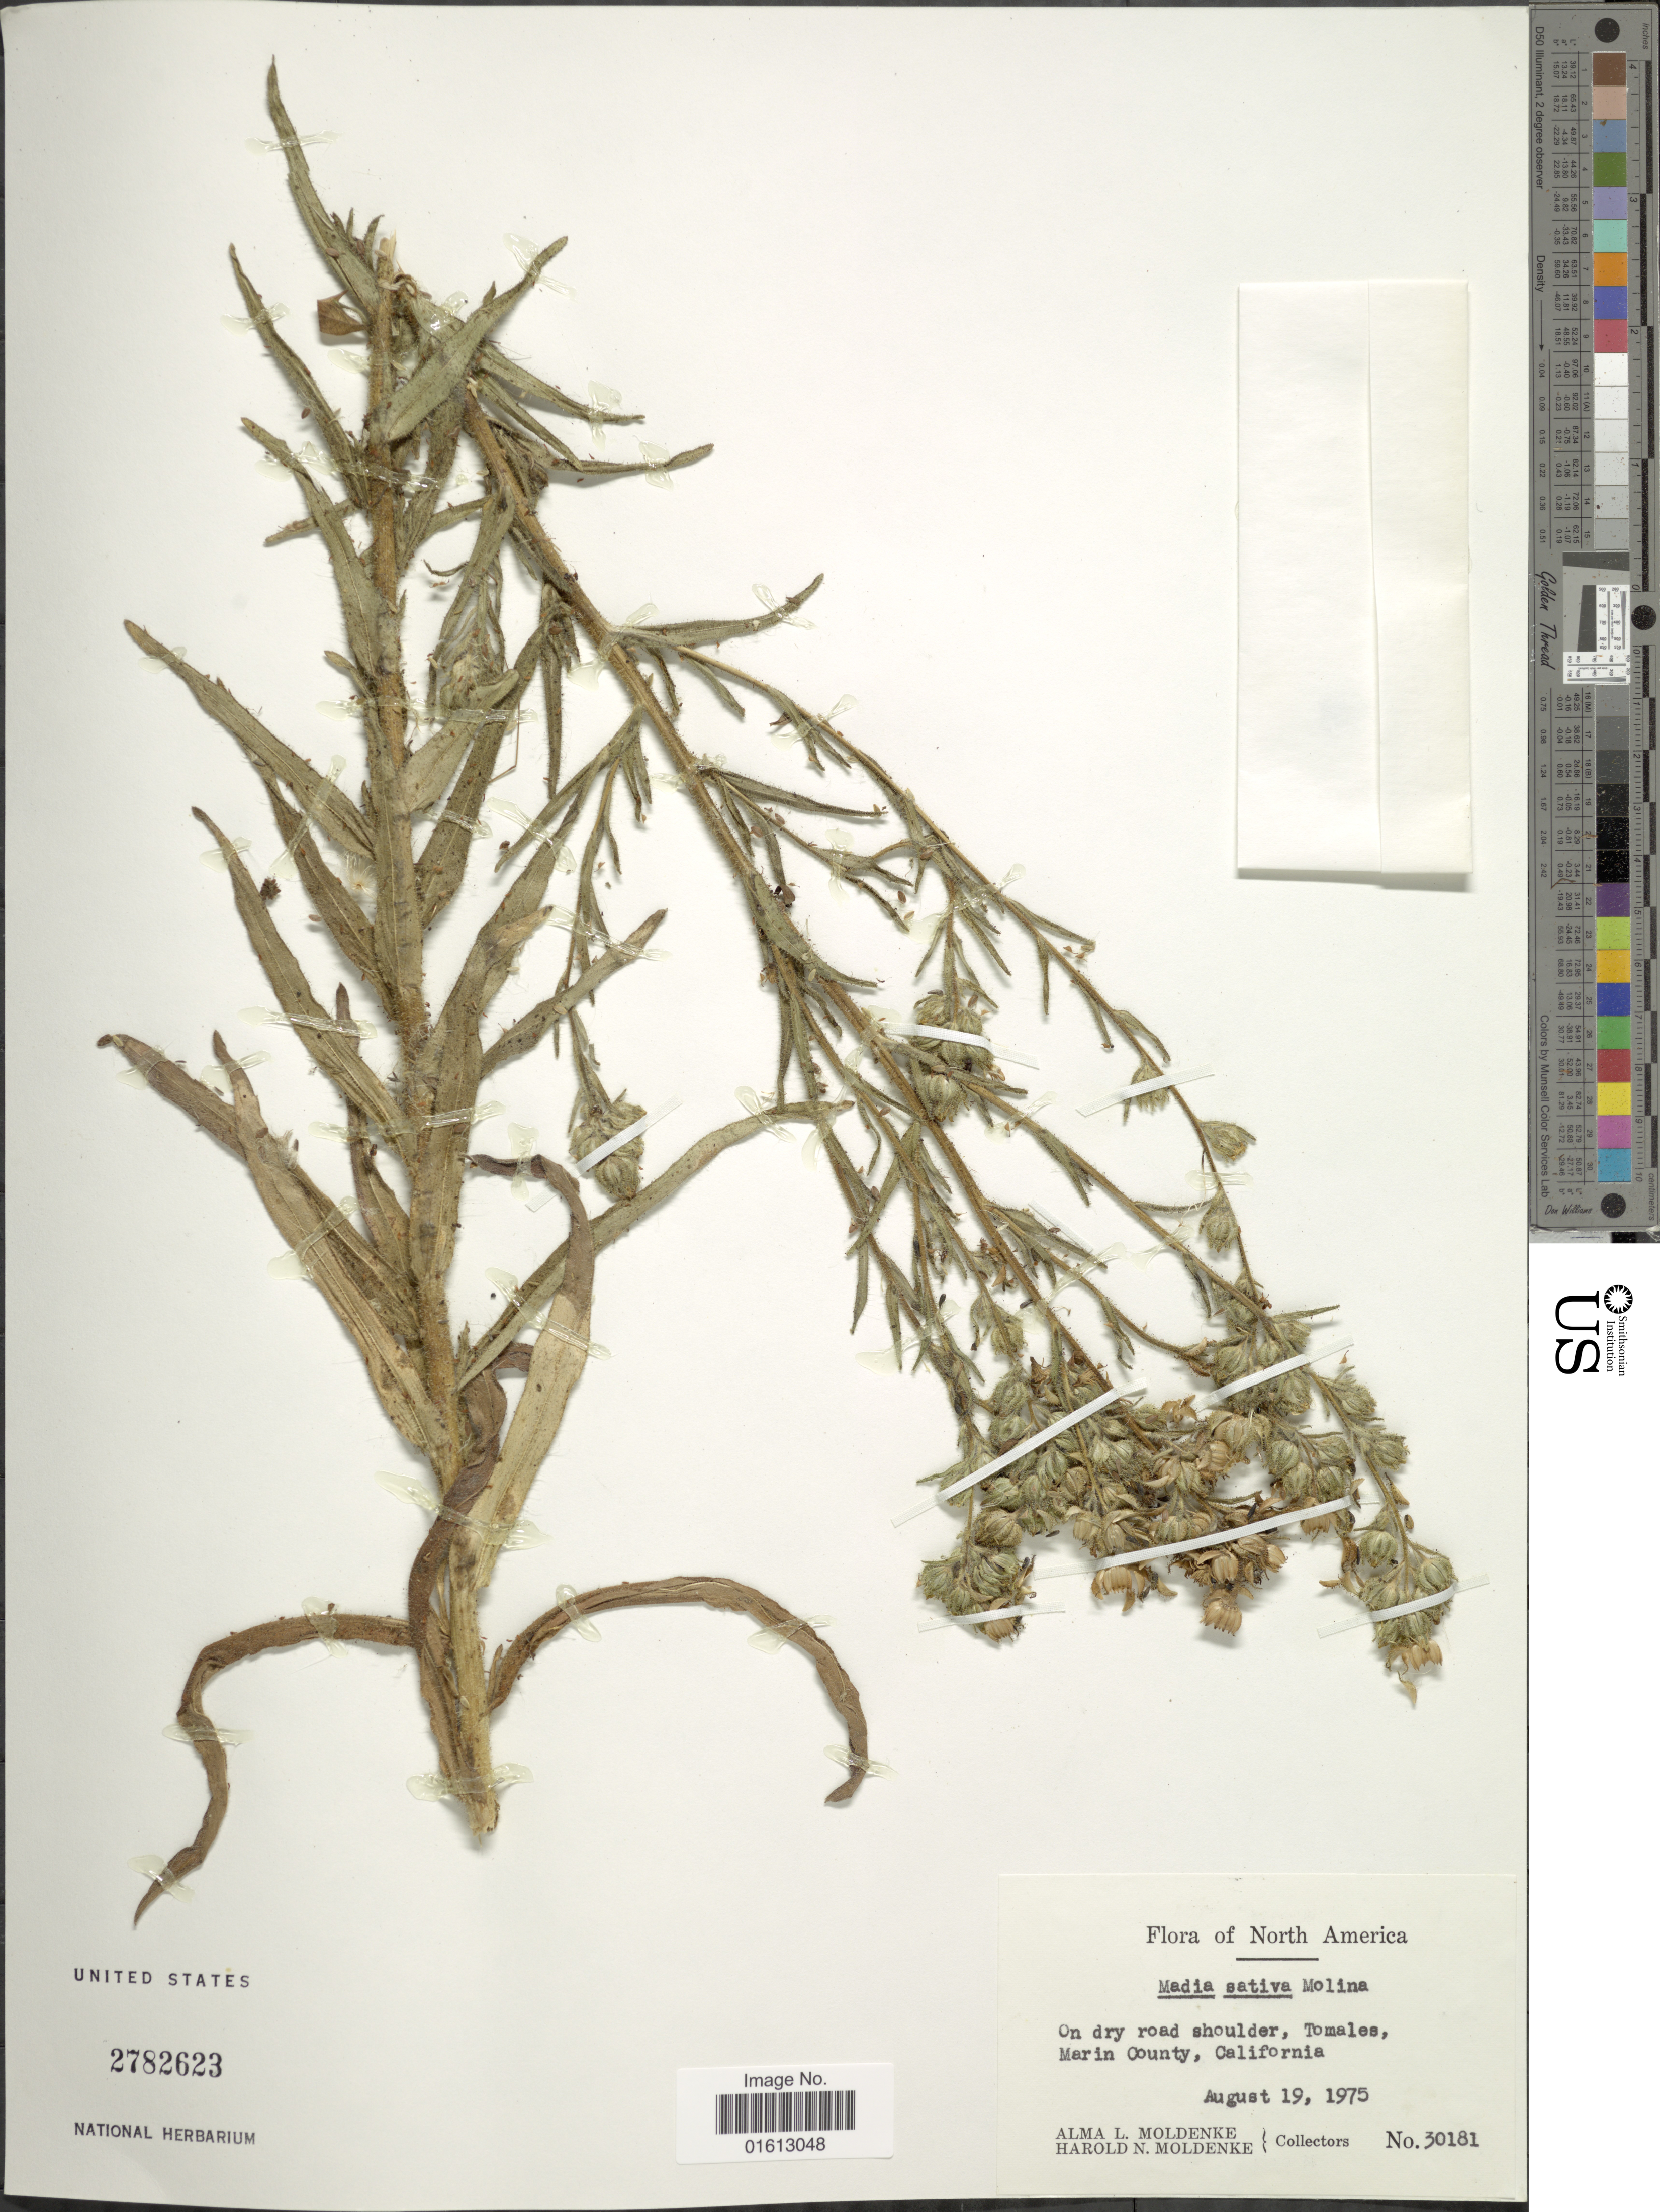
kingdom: Plantae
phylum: Tracheophyta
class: Magnoliopsida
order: Asterales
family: Asteraceae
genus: Madia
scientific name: Madia sativa subsp. sativa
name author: Molina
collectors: A. L. Moldenke & H. N. Moldenke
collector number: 30181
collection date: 1975-08-19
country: United States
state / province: California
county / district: Marin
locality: North America, on dry road shoulder, Tomales, Marin County, California.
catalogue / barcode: US 2782623